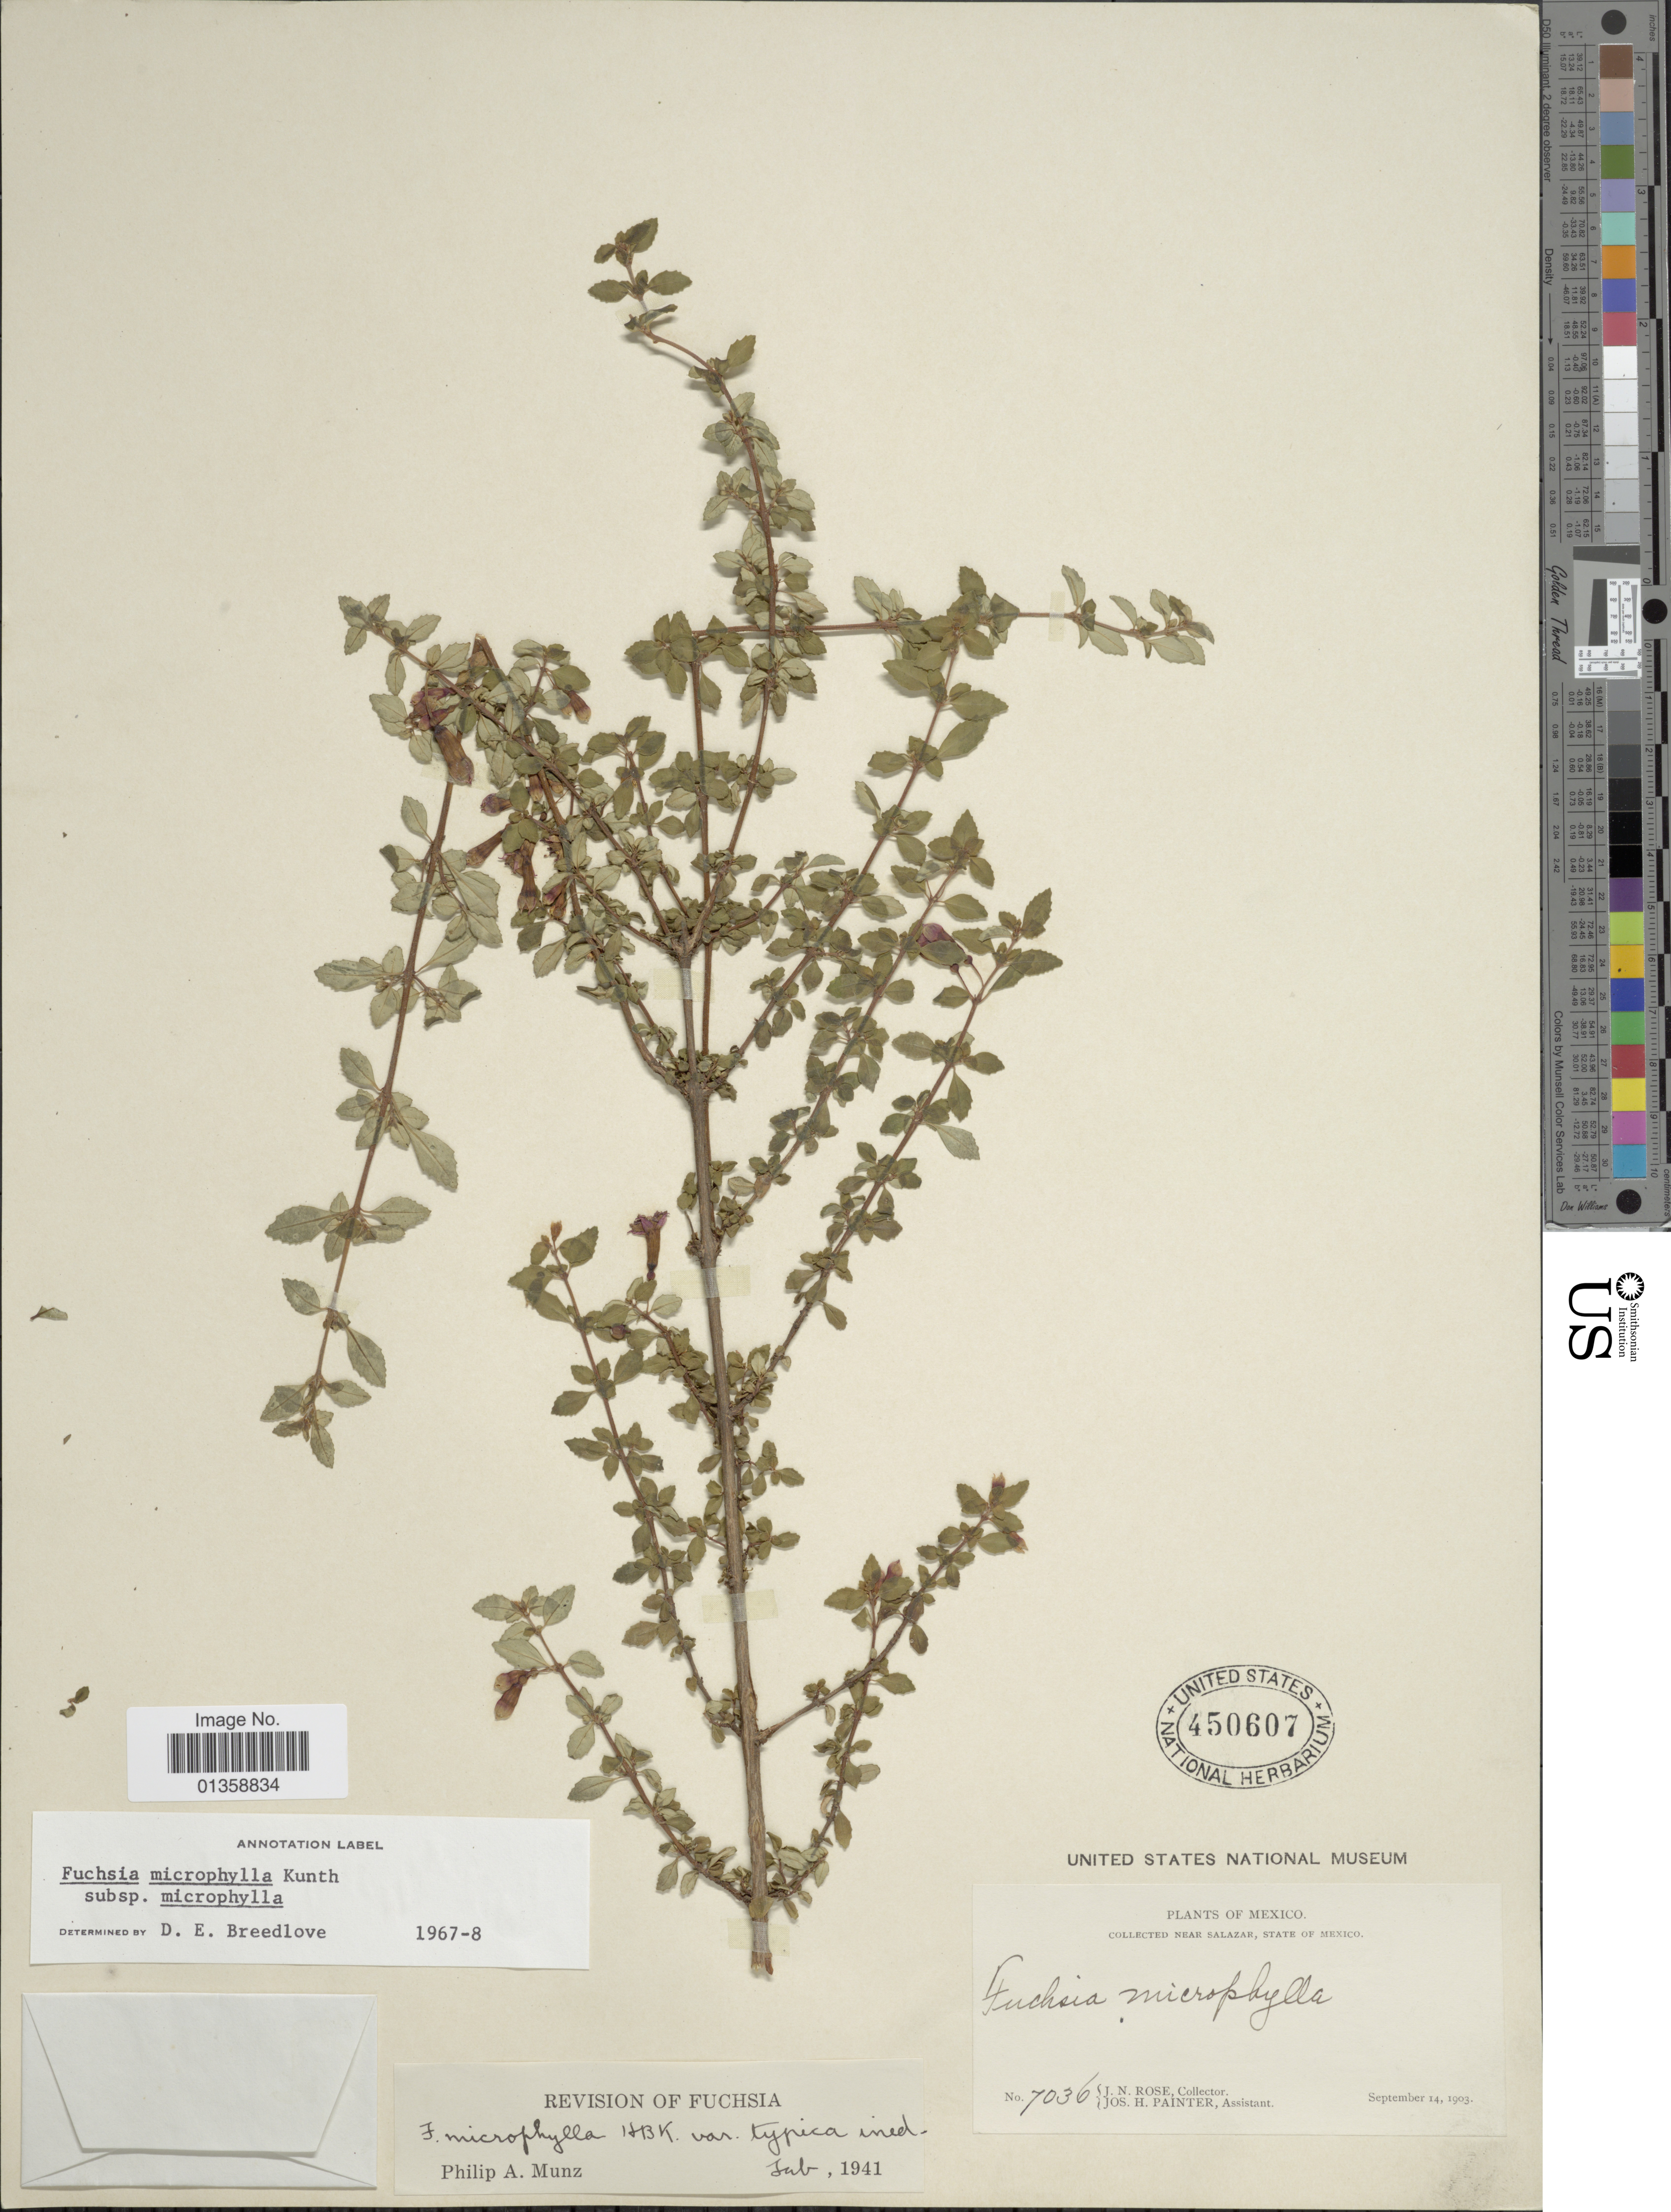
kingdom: Plantae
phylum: Tracheophyta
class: Magnoliopsida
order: Myrtales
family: Onagraceae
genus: Fuchsia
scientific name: Fuchsia microphylla subsp. microphylla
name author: Kunth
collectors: J. N. Rose & J. H. Painter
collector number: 7036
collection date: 1903-09-14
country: Mexico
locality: Near Salazar, State of Mexico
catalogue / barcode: US 450607